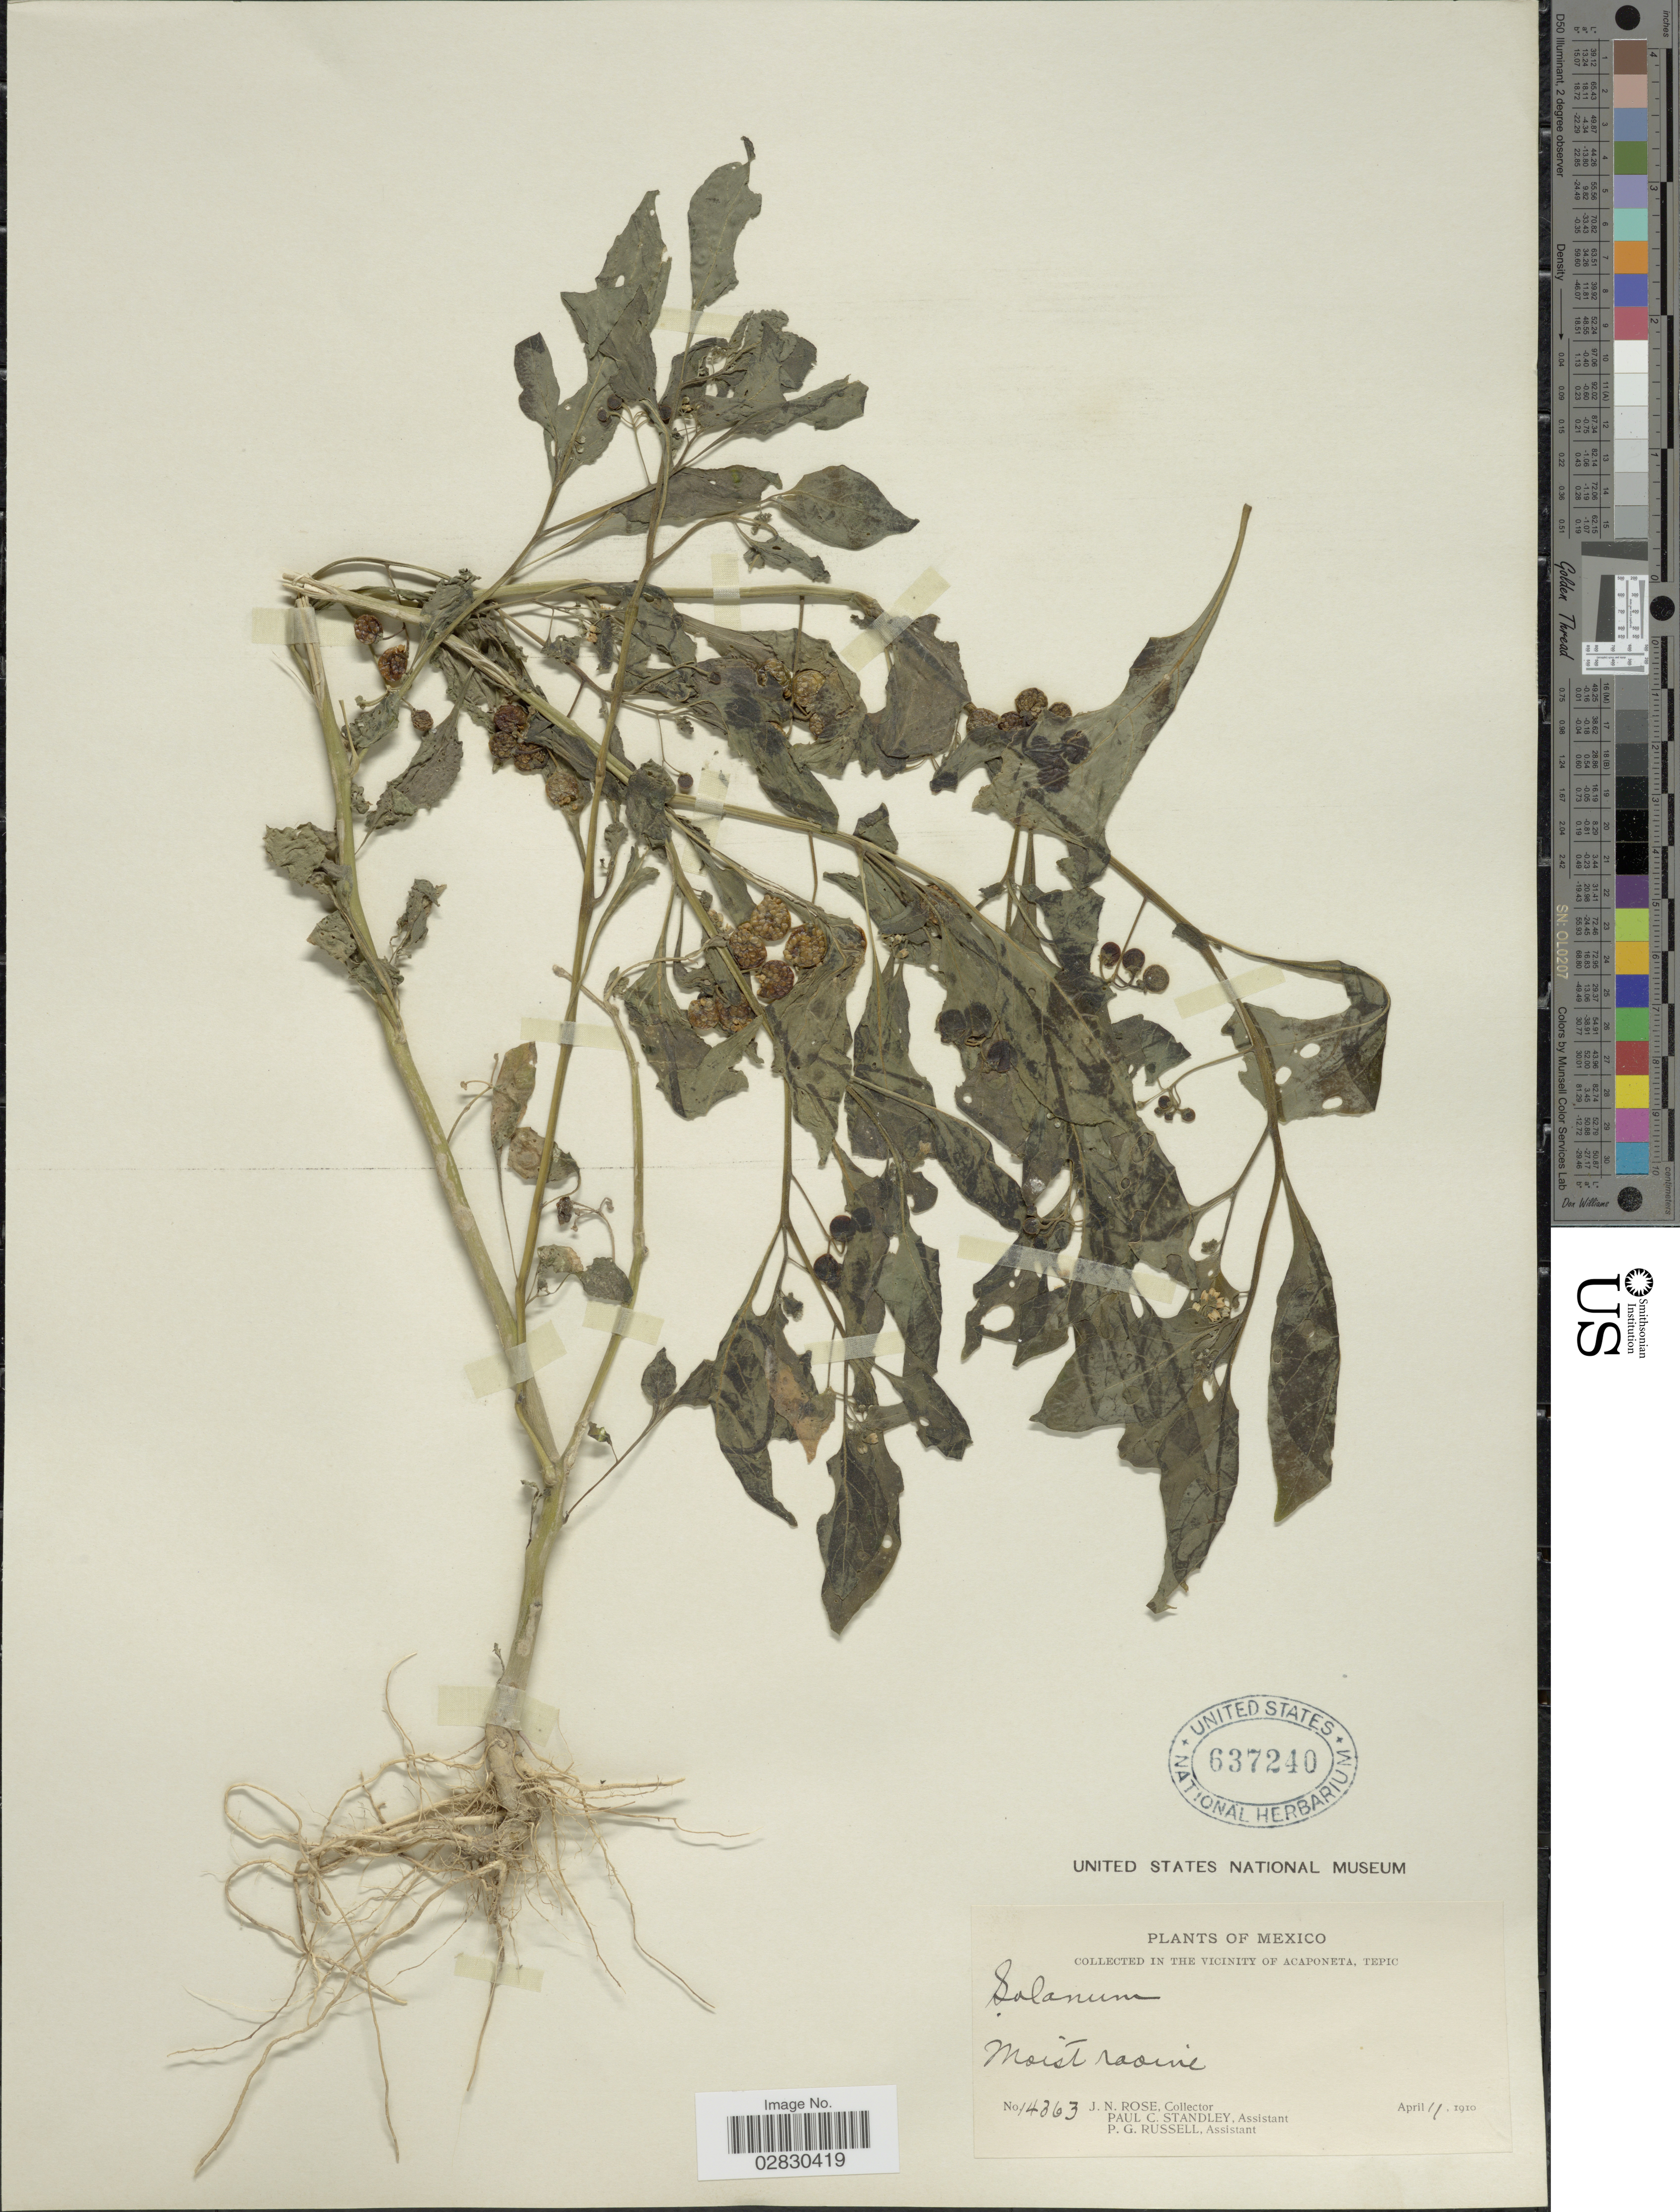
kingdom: Plantae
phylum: Tracheophyta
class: Magnoliopsida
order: Solanales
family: Solanaceae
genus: Solanum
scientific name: Solanum americanum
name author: Mill.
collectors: J. N. Rose, P. C. Standley & P. G. Russell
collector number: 14363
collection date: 1910-04-11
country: Mexico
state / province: Nayarit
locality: In the vicinity of Acaponeta, Tepic.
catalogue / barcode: US 637240